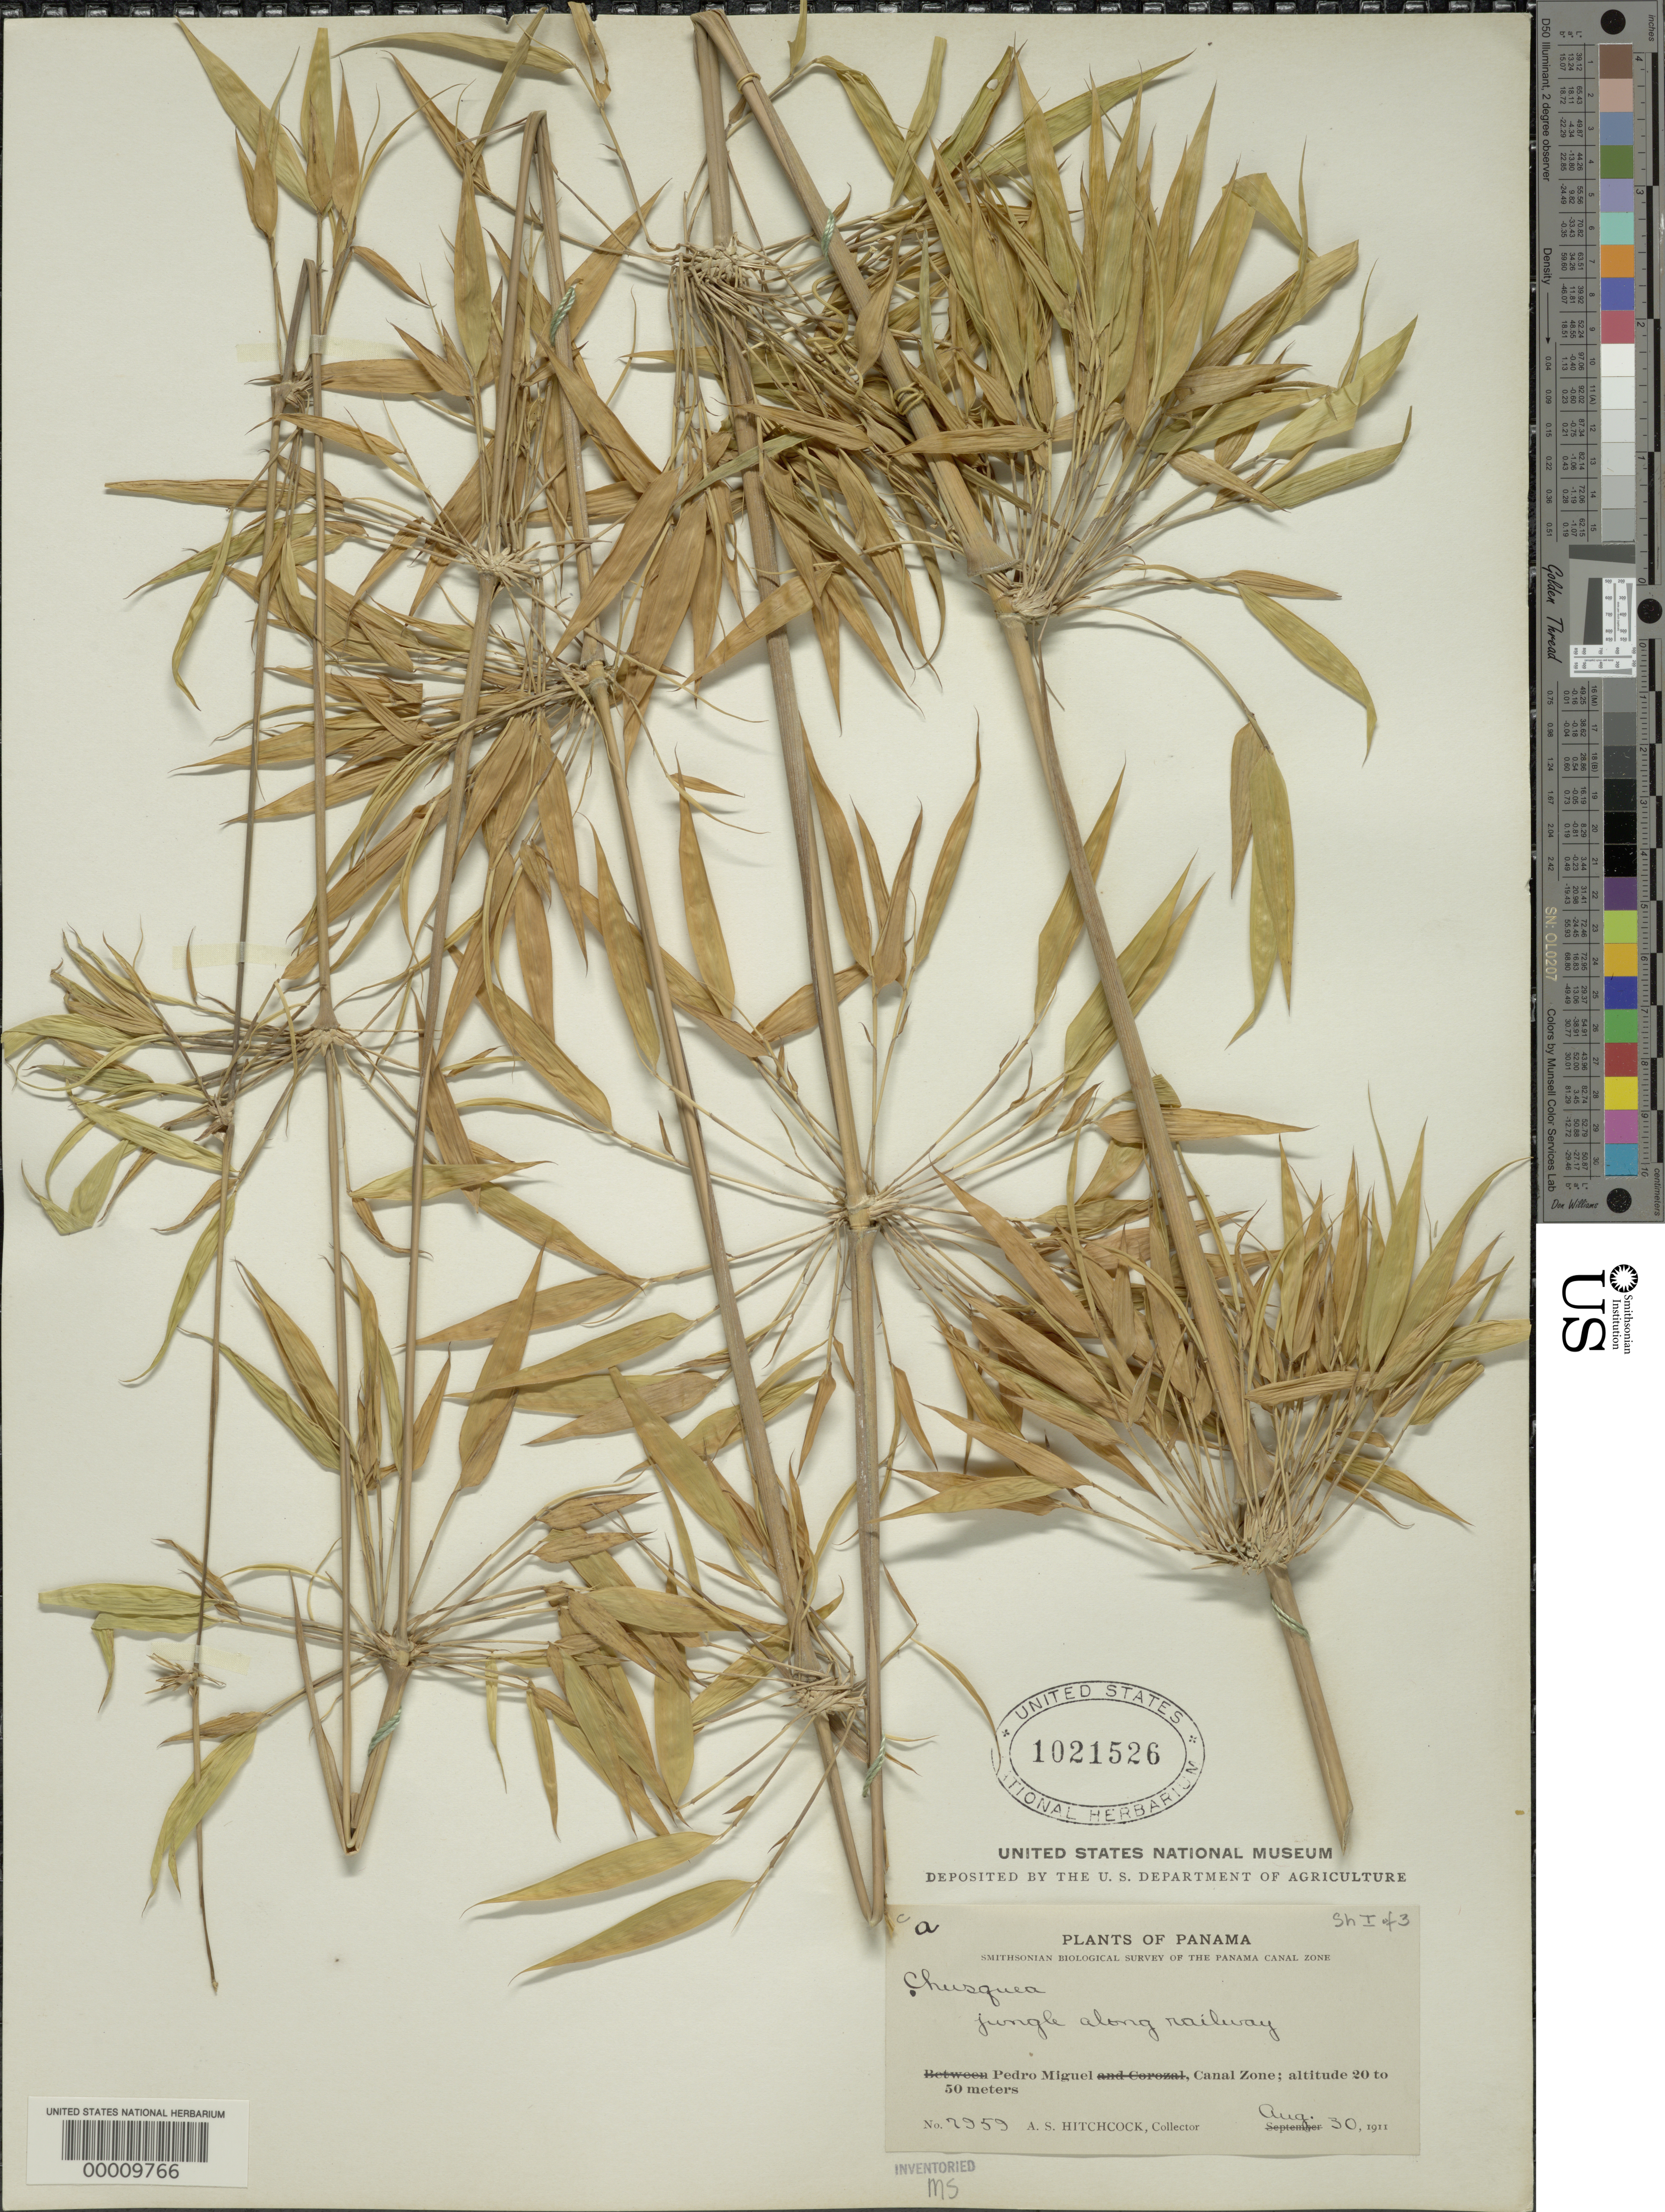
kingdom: Plantae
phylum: Tracheophyta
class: Liliopsida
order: Poales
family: Poaceae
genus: Chusquea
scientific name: Chusquea simpliciflora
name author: Munro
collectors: A. S. Hitchcock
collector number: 7959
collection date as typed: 30 Aug 1911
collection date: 1911-08-30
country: Panama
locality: Pedro Miguel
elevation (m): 20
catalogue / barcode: US 1021526